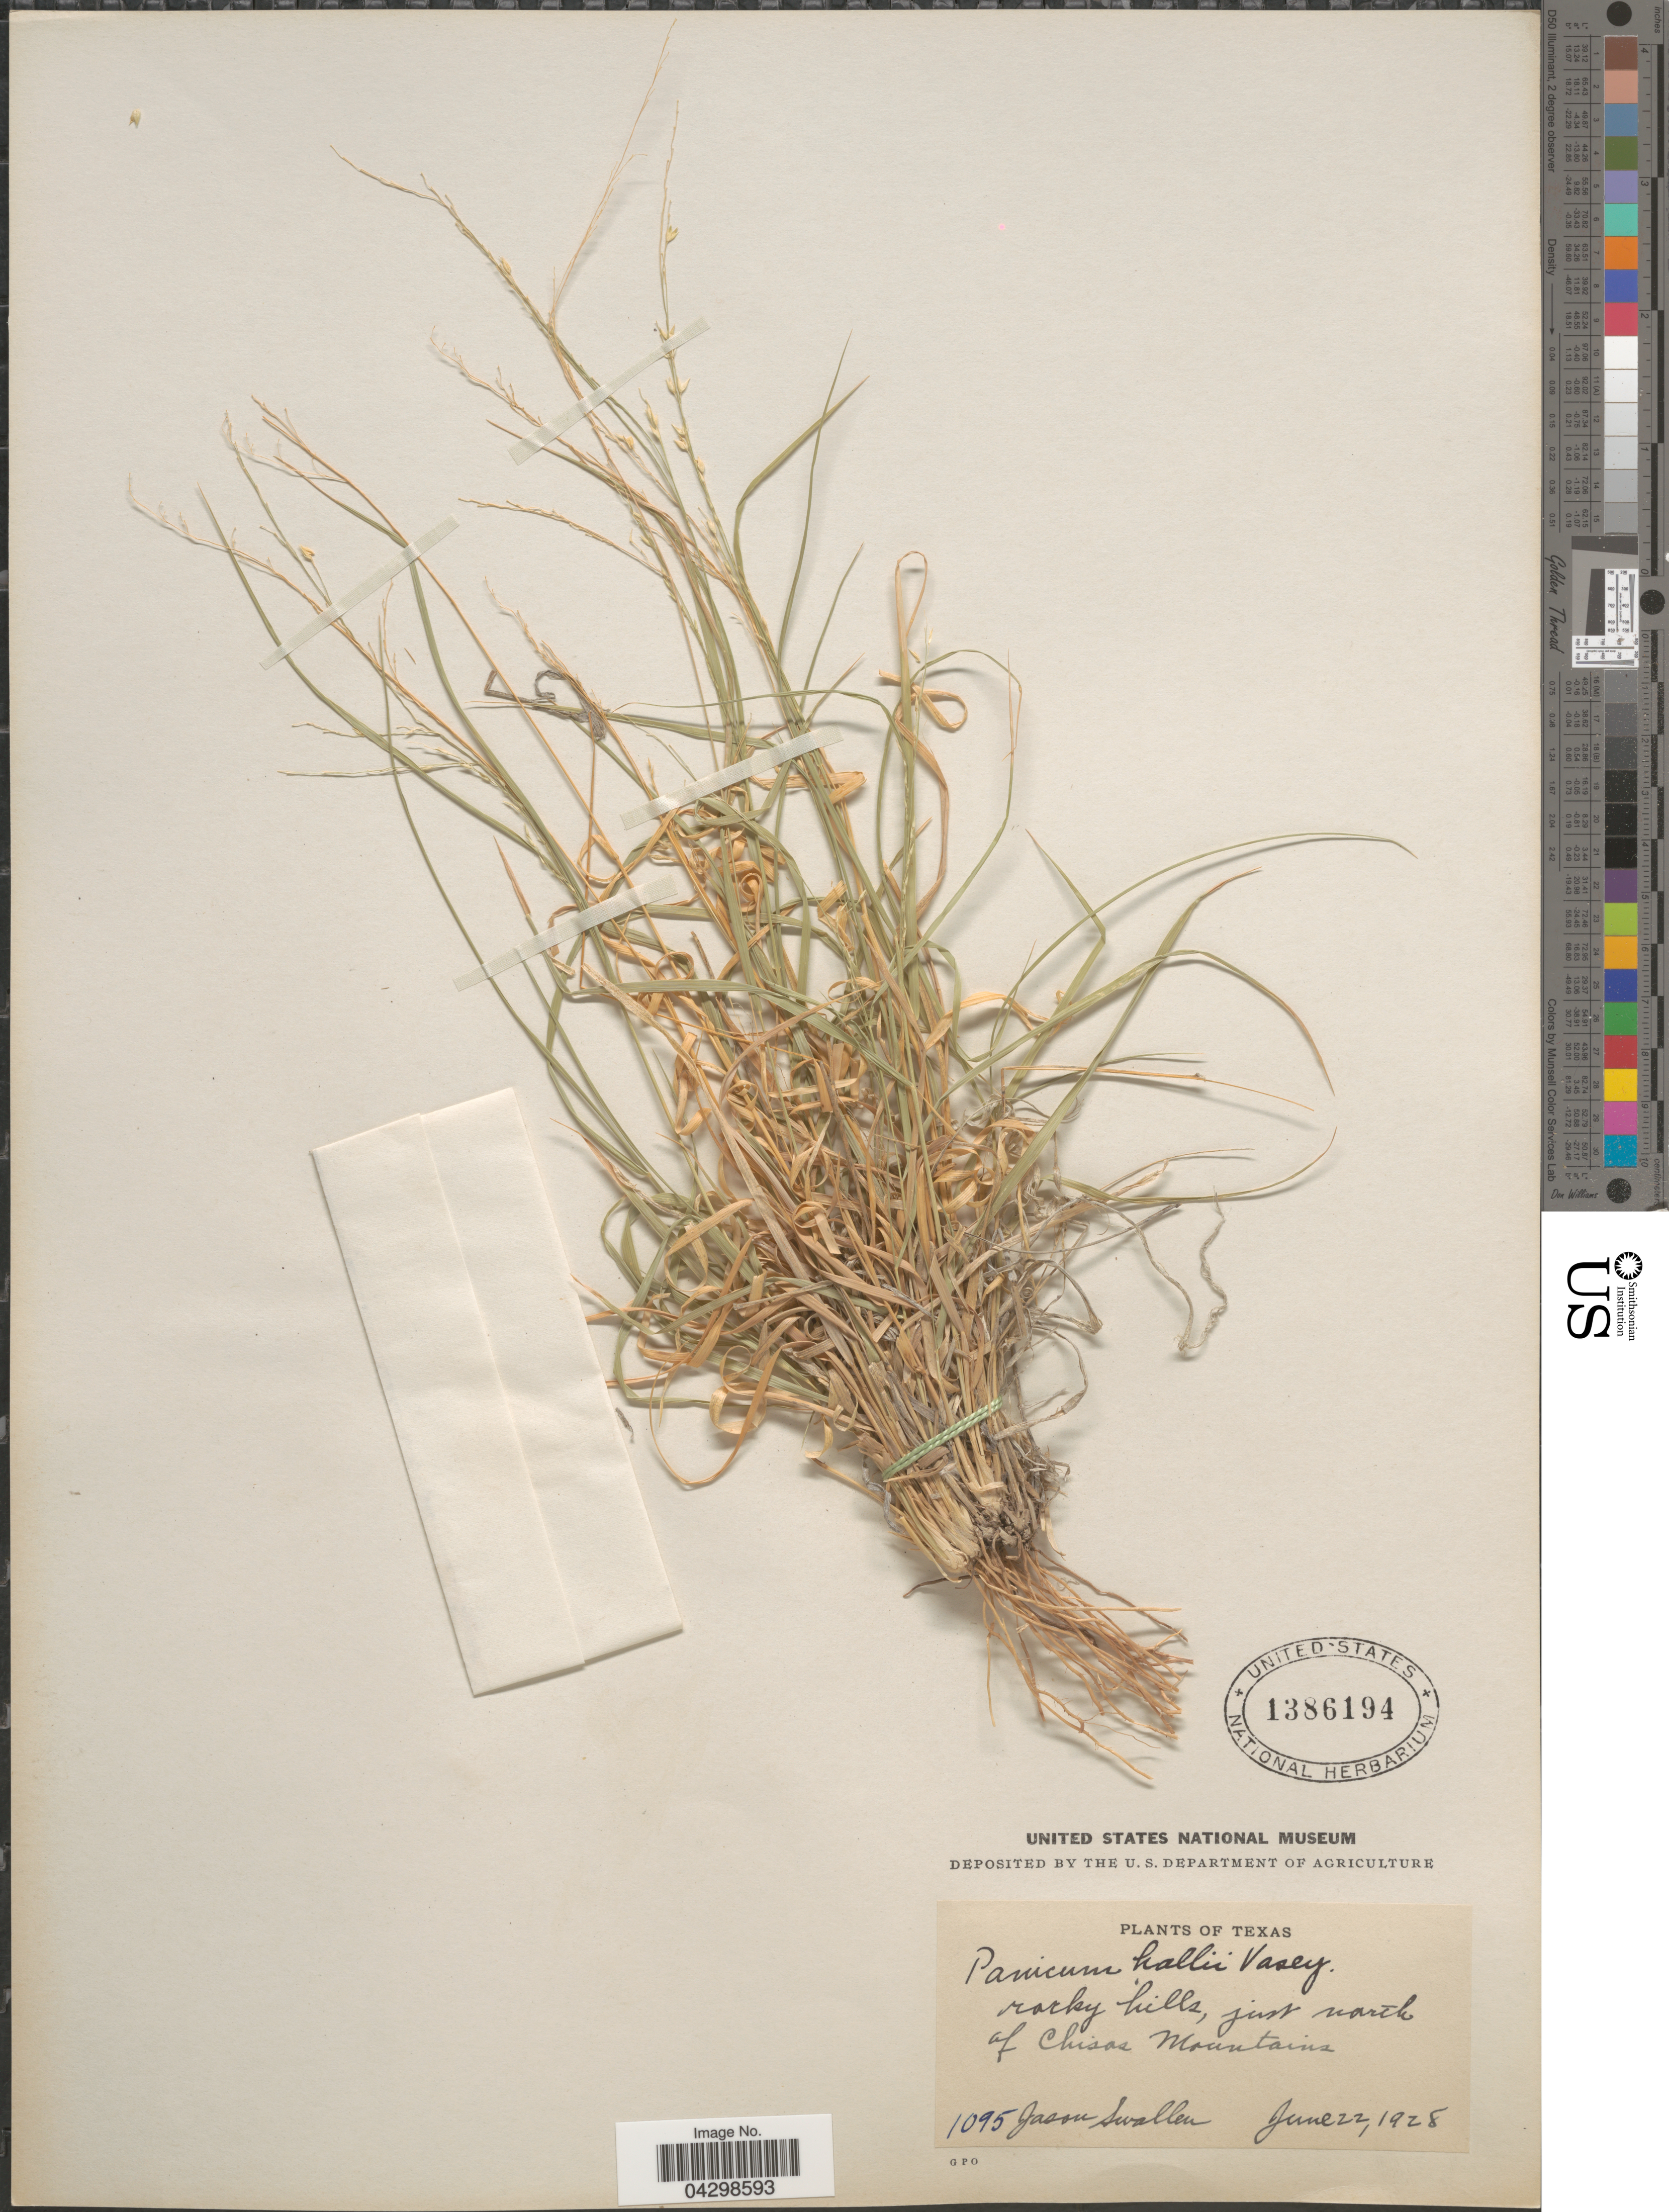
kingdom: Plantae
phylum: Tracheophyta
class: Liliopsida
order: Poales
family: Poaceae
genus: Panicum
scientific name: Panicum hallii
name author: Vasey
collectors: J. R. Swallen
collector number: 1095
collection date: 1928-06-22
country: United States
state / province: Texas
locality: Rocky hills, just north of Chisas Mountains.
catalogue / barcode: US 1386194